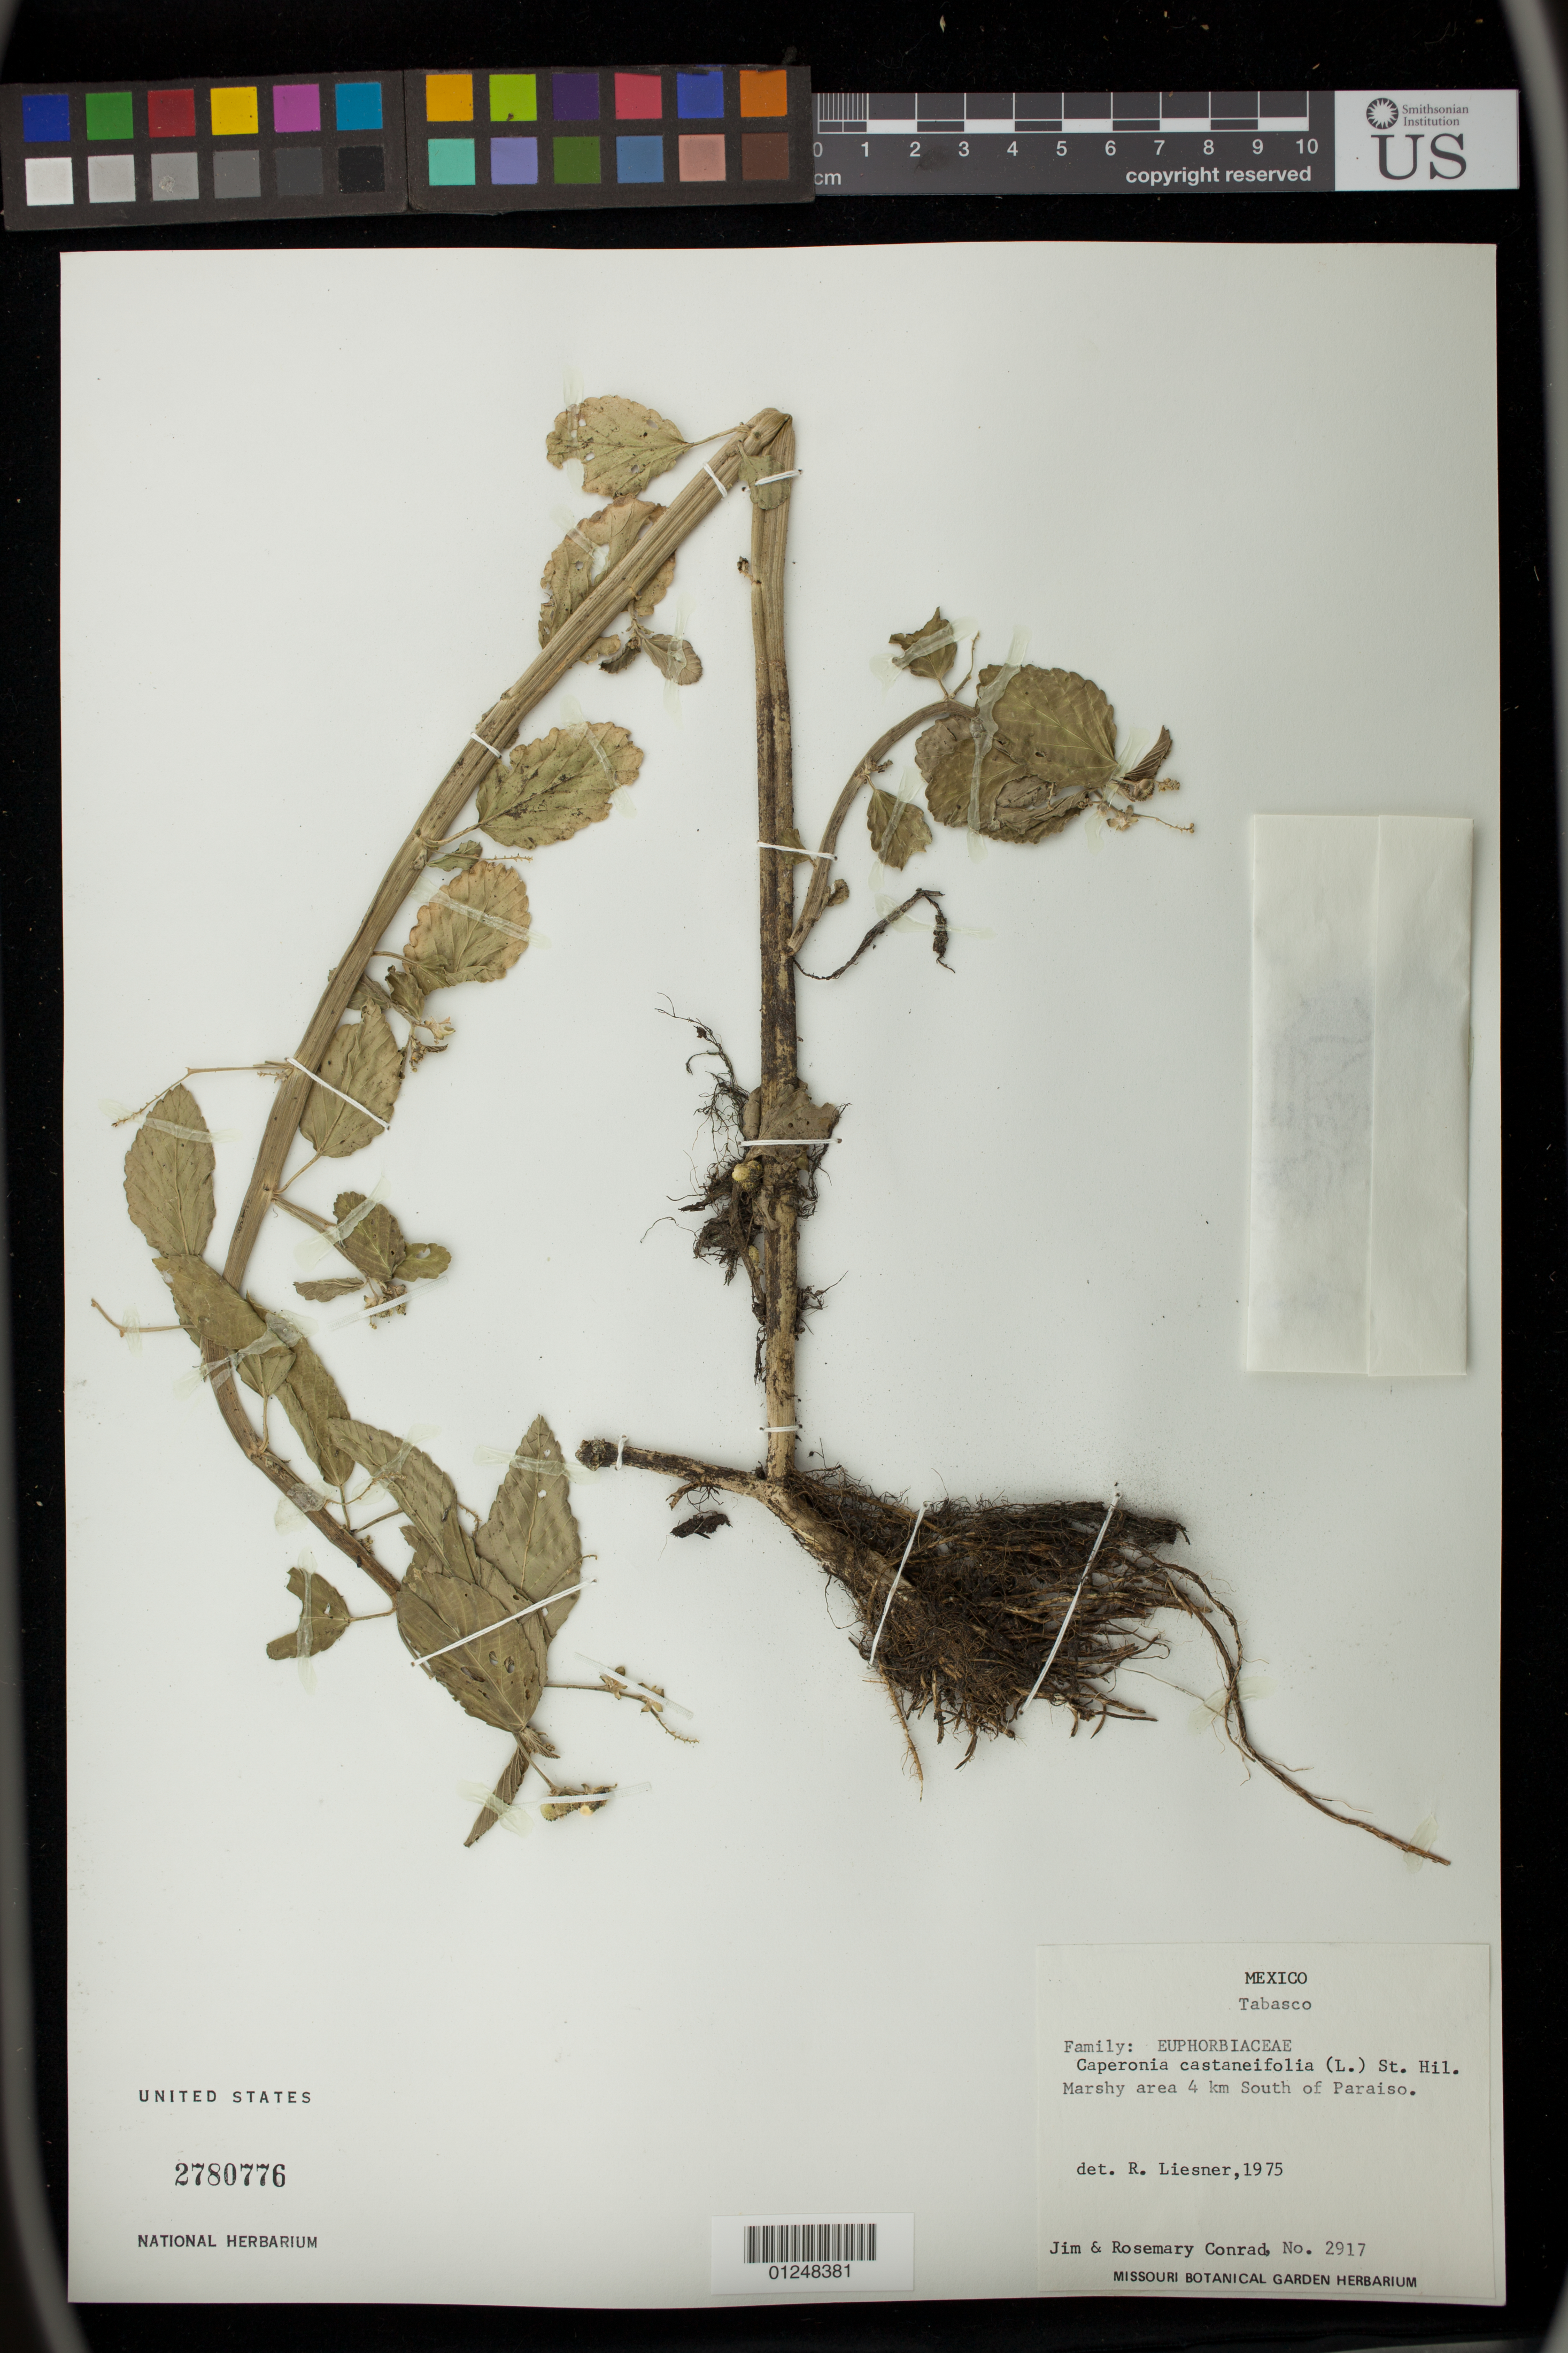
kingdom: Plantae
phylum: Tracheophyta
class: Magnoliopsida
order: Malpighiales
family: Euphorbiaceae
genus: Caperonia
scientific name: Caperonia castaneifolia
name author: (L.) A. St.-Hil.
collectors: J. Conrad & R. Conrad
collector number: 2917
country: Mexico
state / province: Tabasco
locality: Marshy area 4 km South of Paraiso.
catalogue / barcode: US 2780776